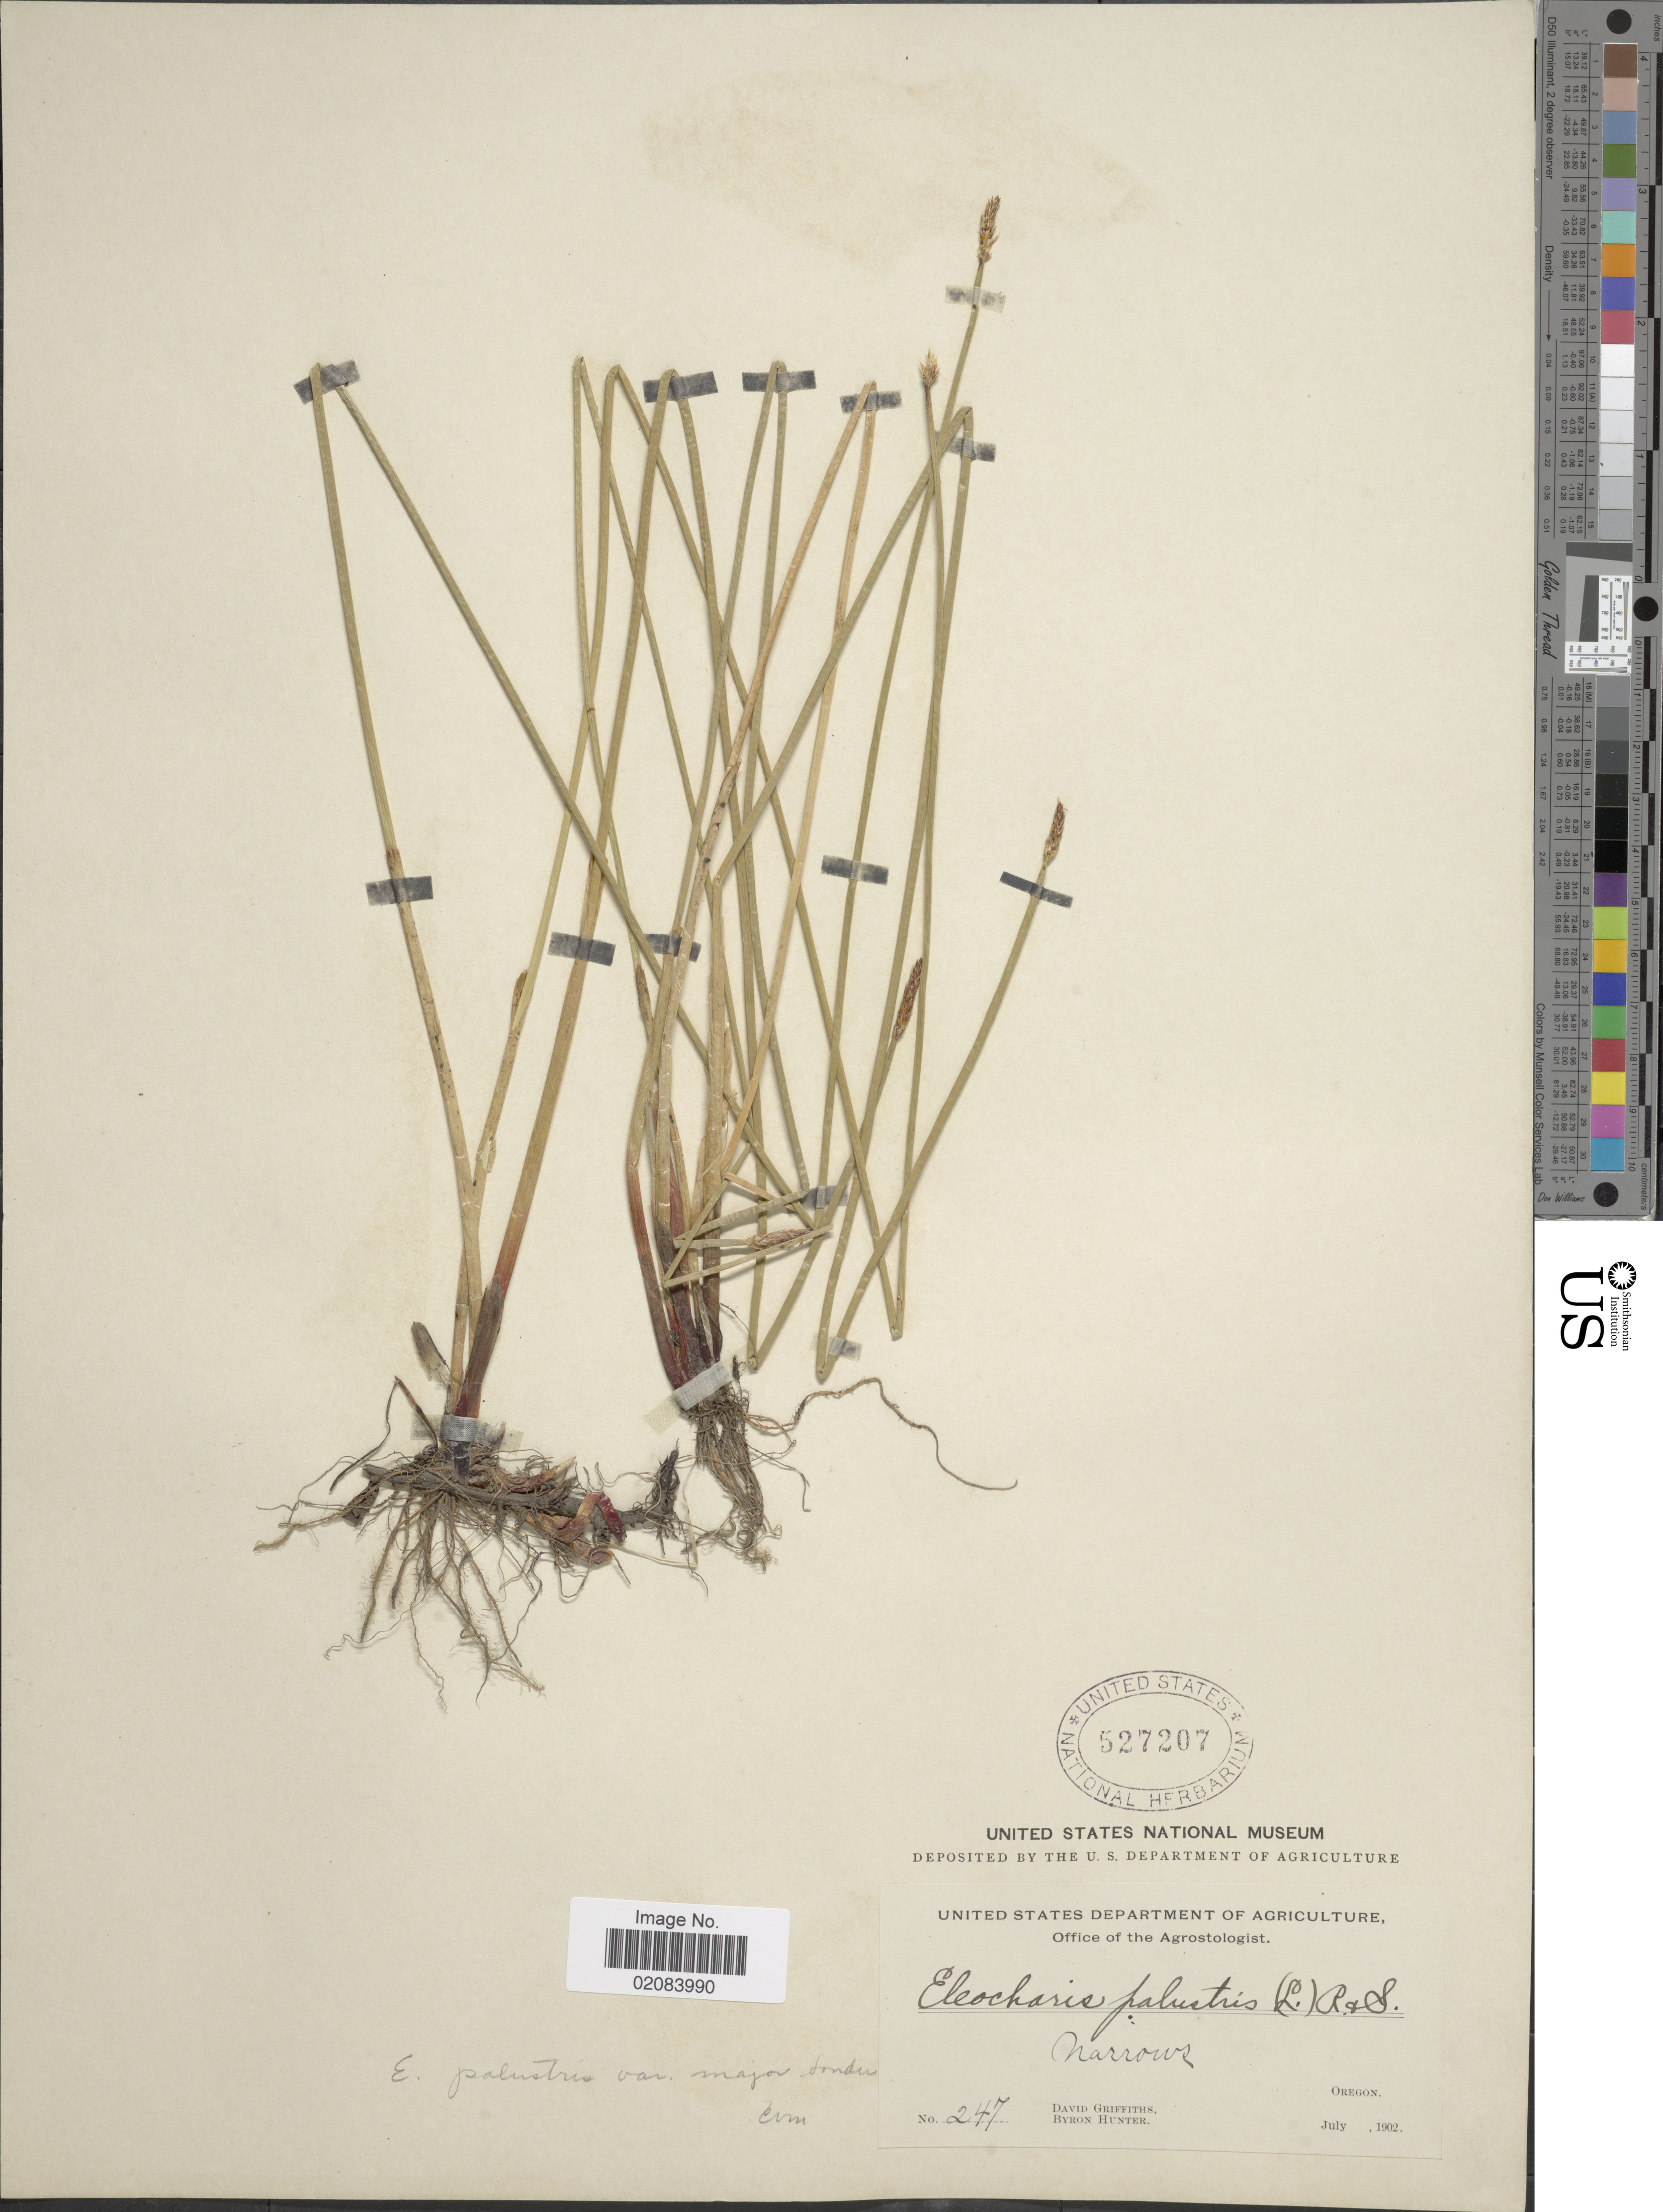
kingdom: Plantae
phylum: Tracheophyta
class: Liliopsida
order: Poales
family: Cyperaceae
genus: Eleocharis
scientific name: Eleocharis palustris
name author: (L.) Roem. & Schult.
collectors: D. Griffiths & B. Hunter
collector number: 247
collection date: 1902-07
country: United States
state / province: Oregon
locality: Oregon, Narrows, Oregon.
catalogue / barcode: US 527207